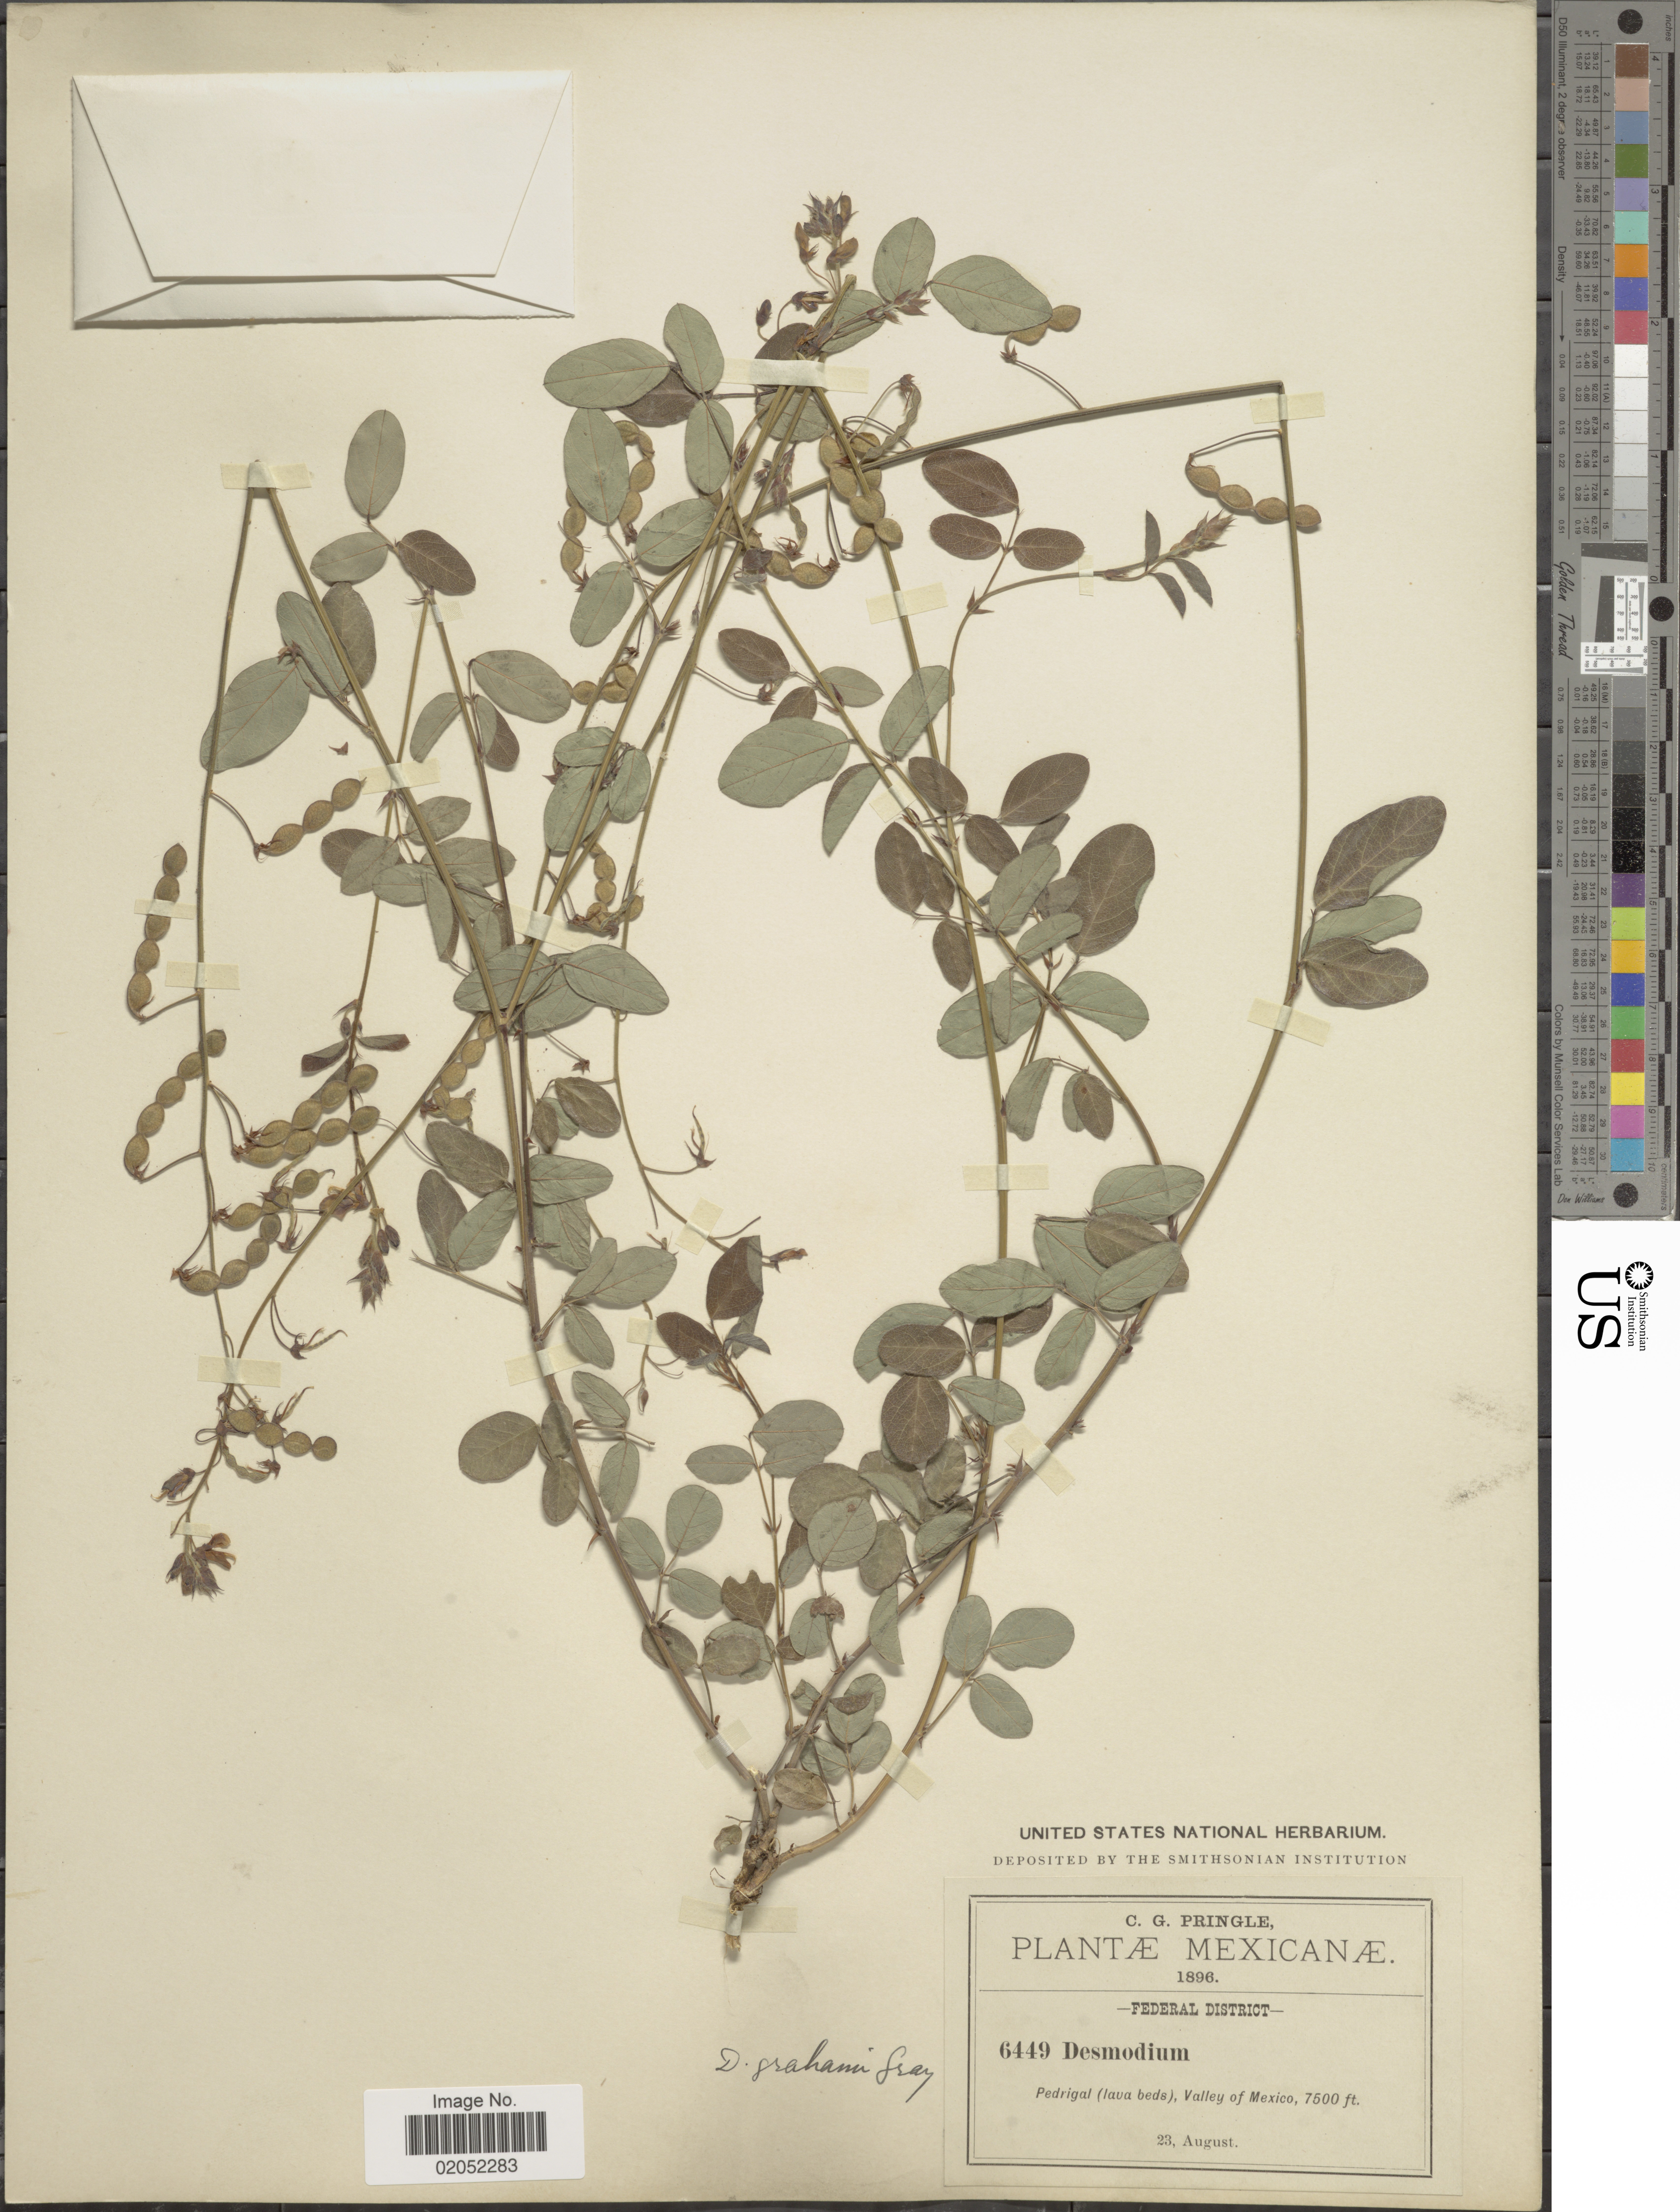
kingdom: Plantae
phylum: Tracheophyta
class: Magnoliopsida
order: Fabales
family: Fabaceae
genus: Desmodium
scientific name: Desmodium grahamii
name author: A. Gray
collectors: C. G. Pringle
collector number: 6449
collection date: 1896-08-23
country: Mexico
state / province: Distrito Federal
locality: Federal District. Pedrigal (lava beds) Valley of Mexico.